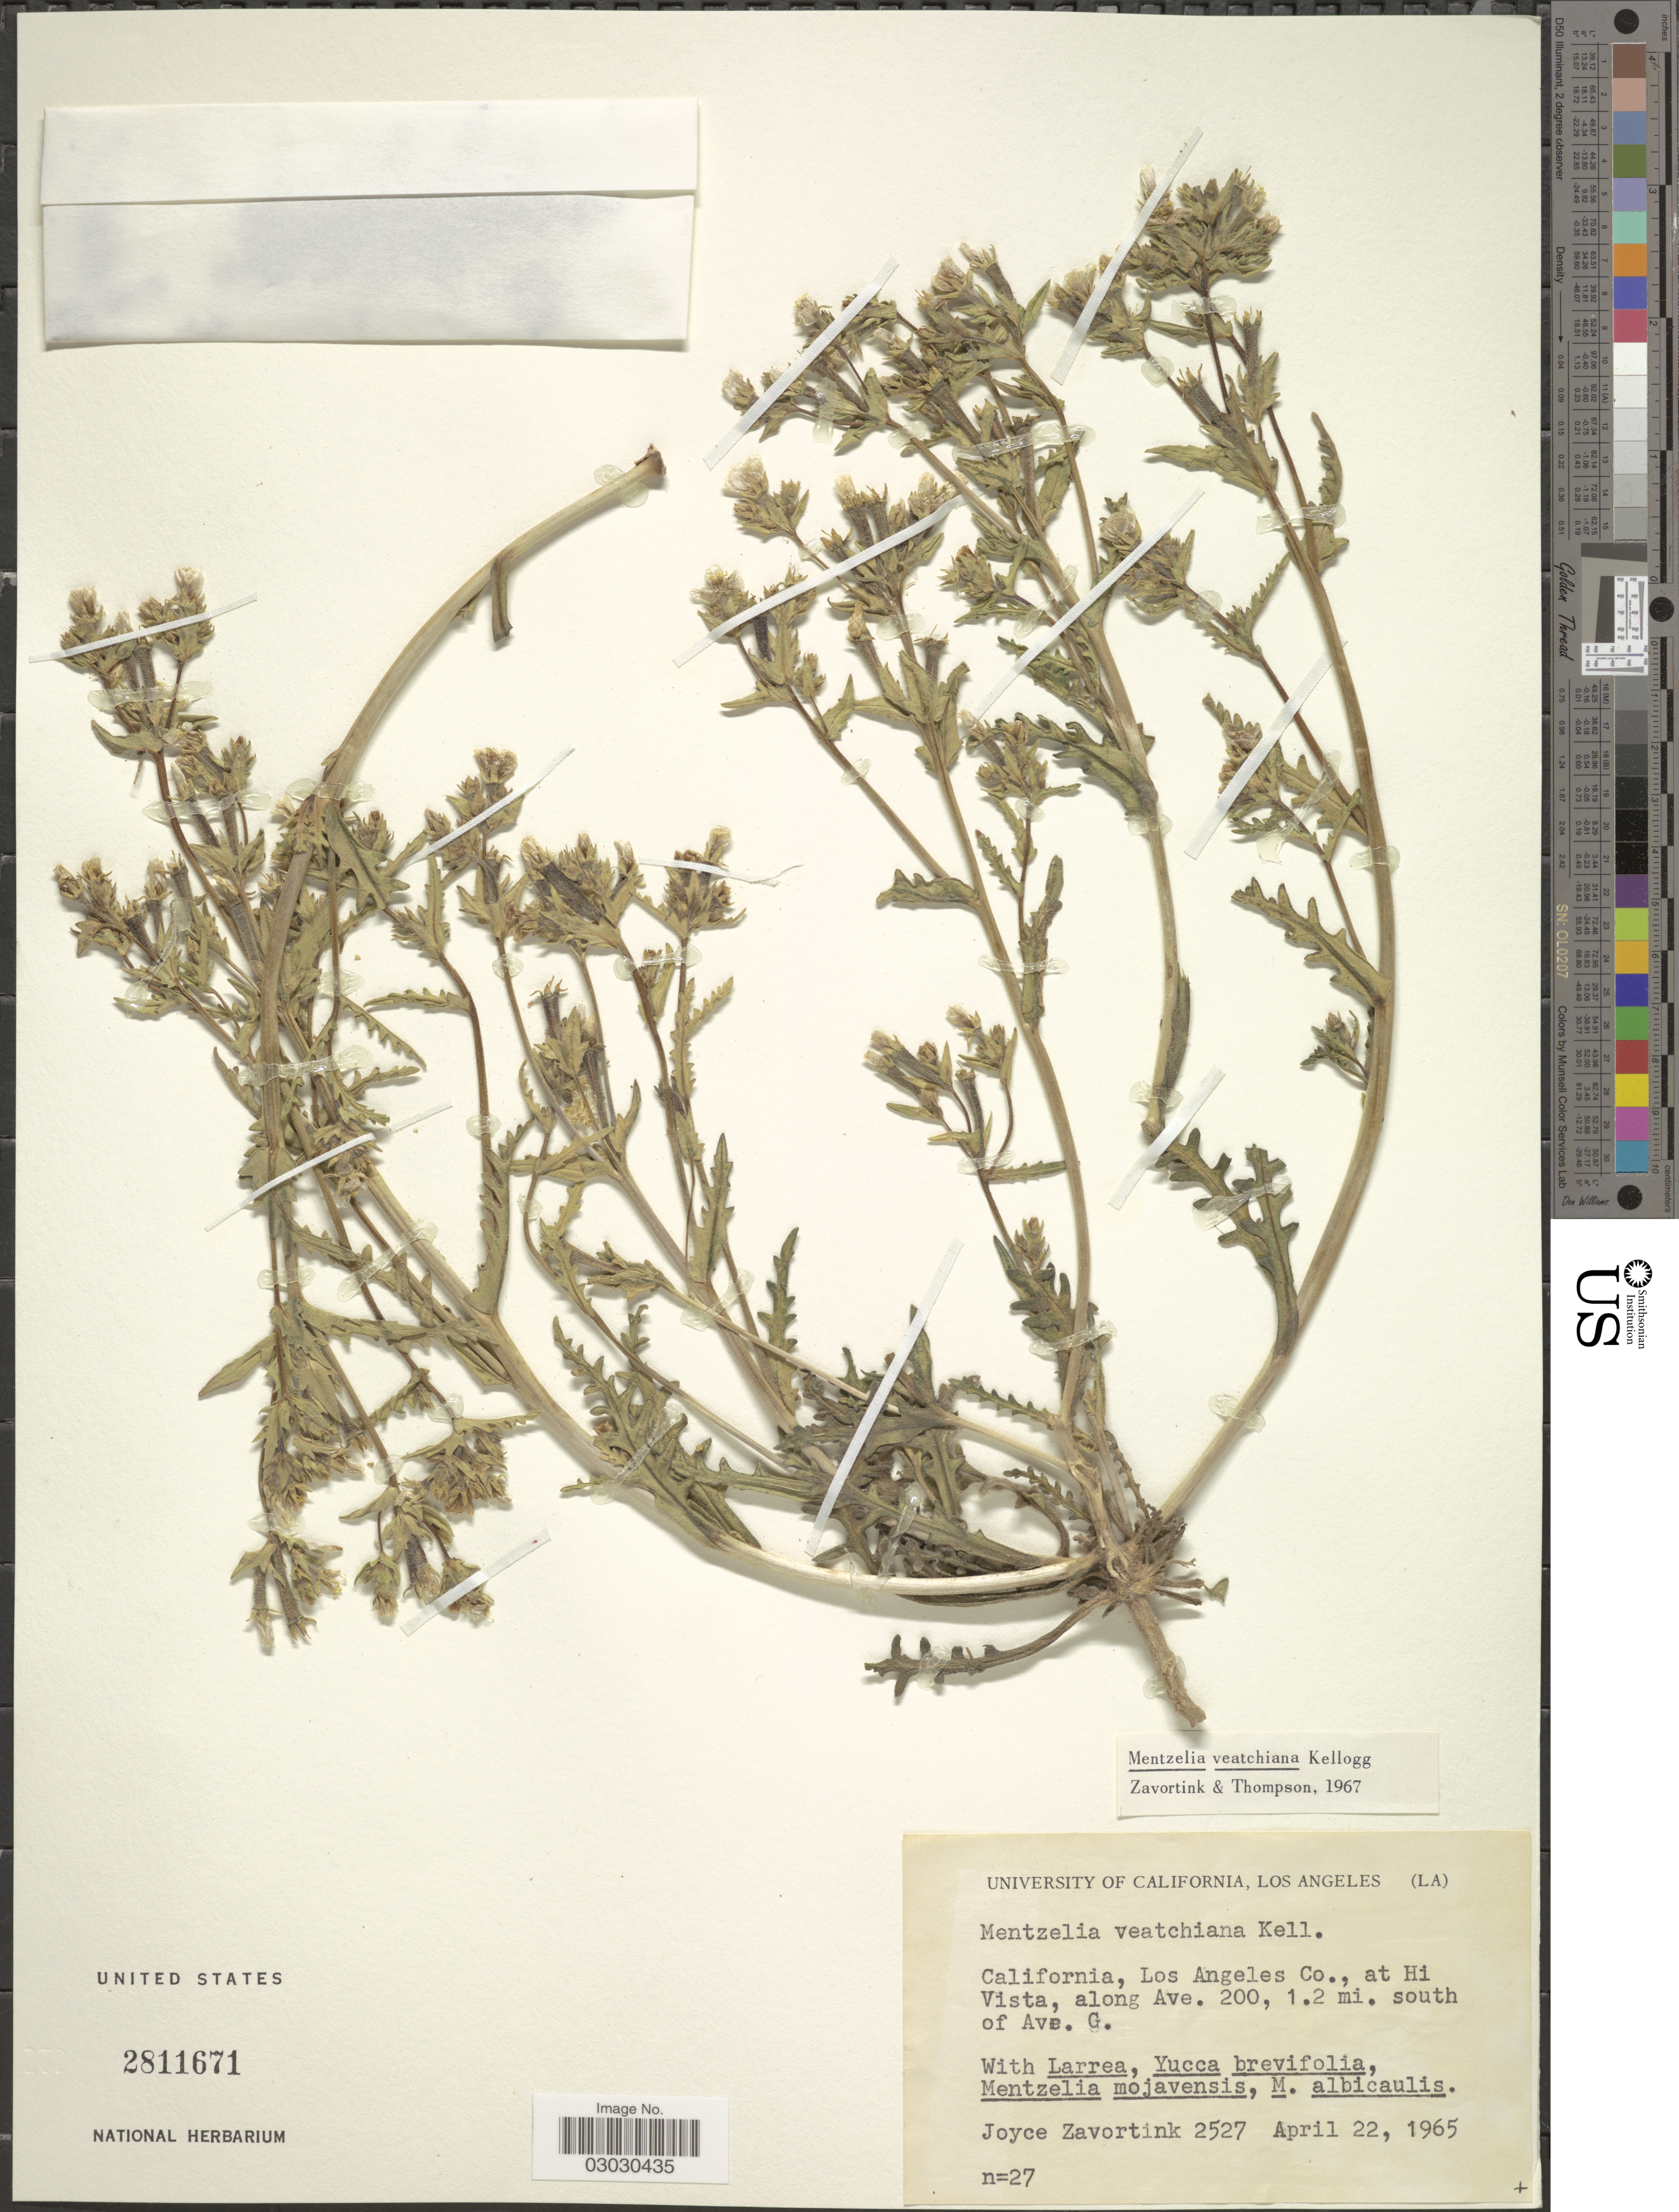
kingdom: Plantae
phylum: Tracheophyta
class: Magnoliopsida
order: Cornales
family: Loasaceae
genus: Mentzelia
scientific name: Mentzelia veatchiana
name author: Kellogg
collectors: J. Zavortink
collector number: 2527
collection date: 1965-04-22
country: United States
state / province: California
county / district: Los Angeles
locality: Los Angeles Co., at Hi Vista, along Ave. 200, 1.2 mi. south of Ave. G.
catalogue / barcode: US 2811671